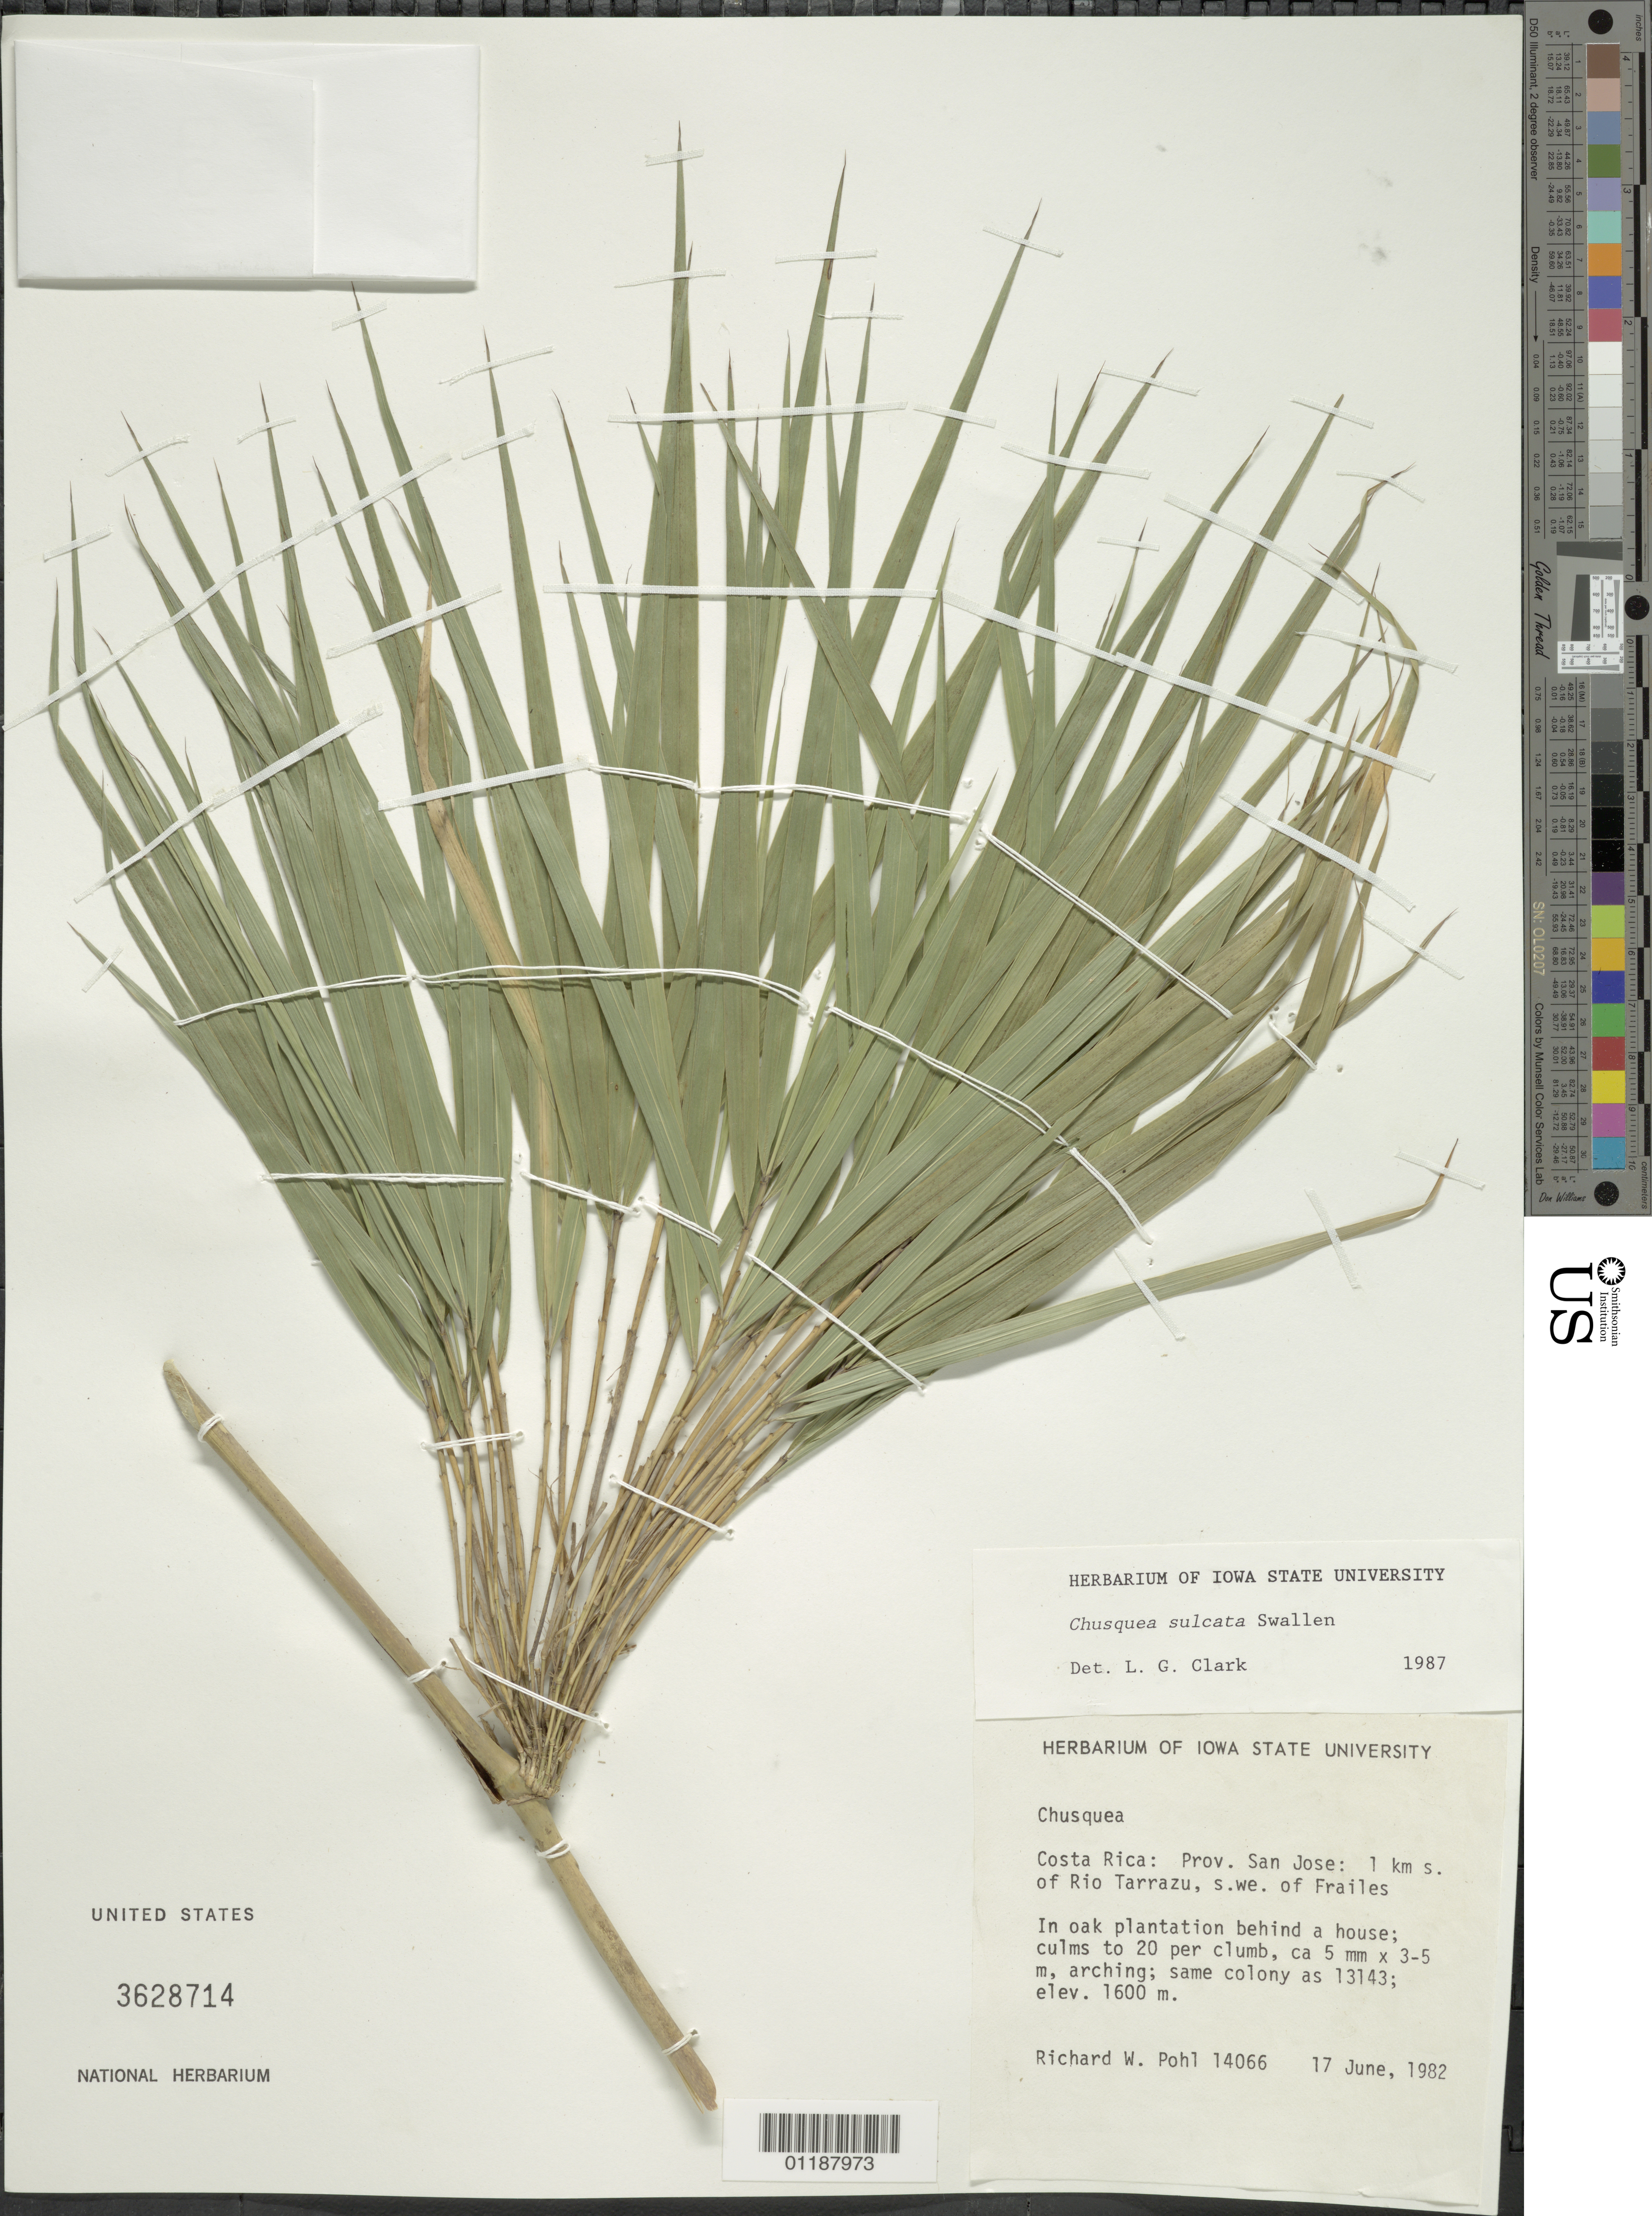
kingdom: Plantae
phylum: Tracheophyta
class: Liliopsida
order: Poales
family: Poaceae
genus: Chusquea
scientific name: Chusquea sulcata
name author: Swallen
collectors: R. W. Pohl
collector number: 14066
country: Costa Rica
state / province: San Jose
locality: S of Rio Tarrazu, SW of Frailes, in oak plantation behind a house, same colony as 13143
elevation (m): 1600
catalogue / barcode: US 3628714